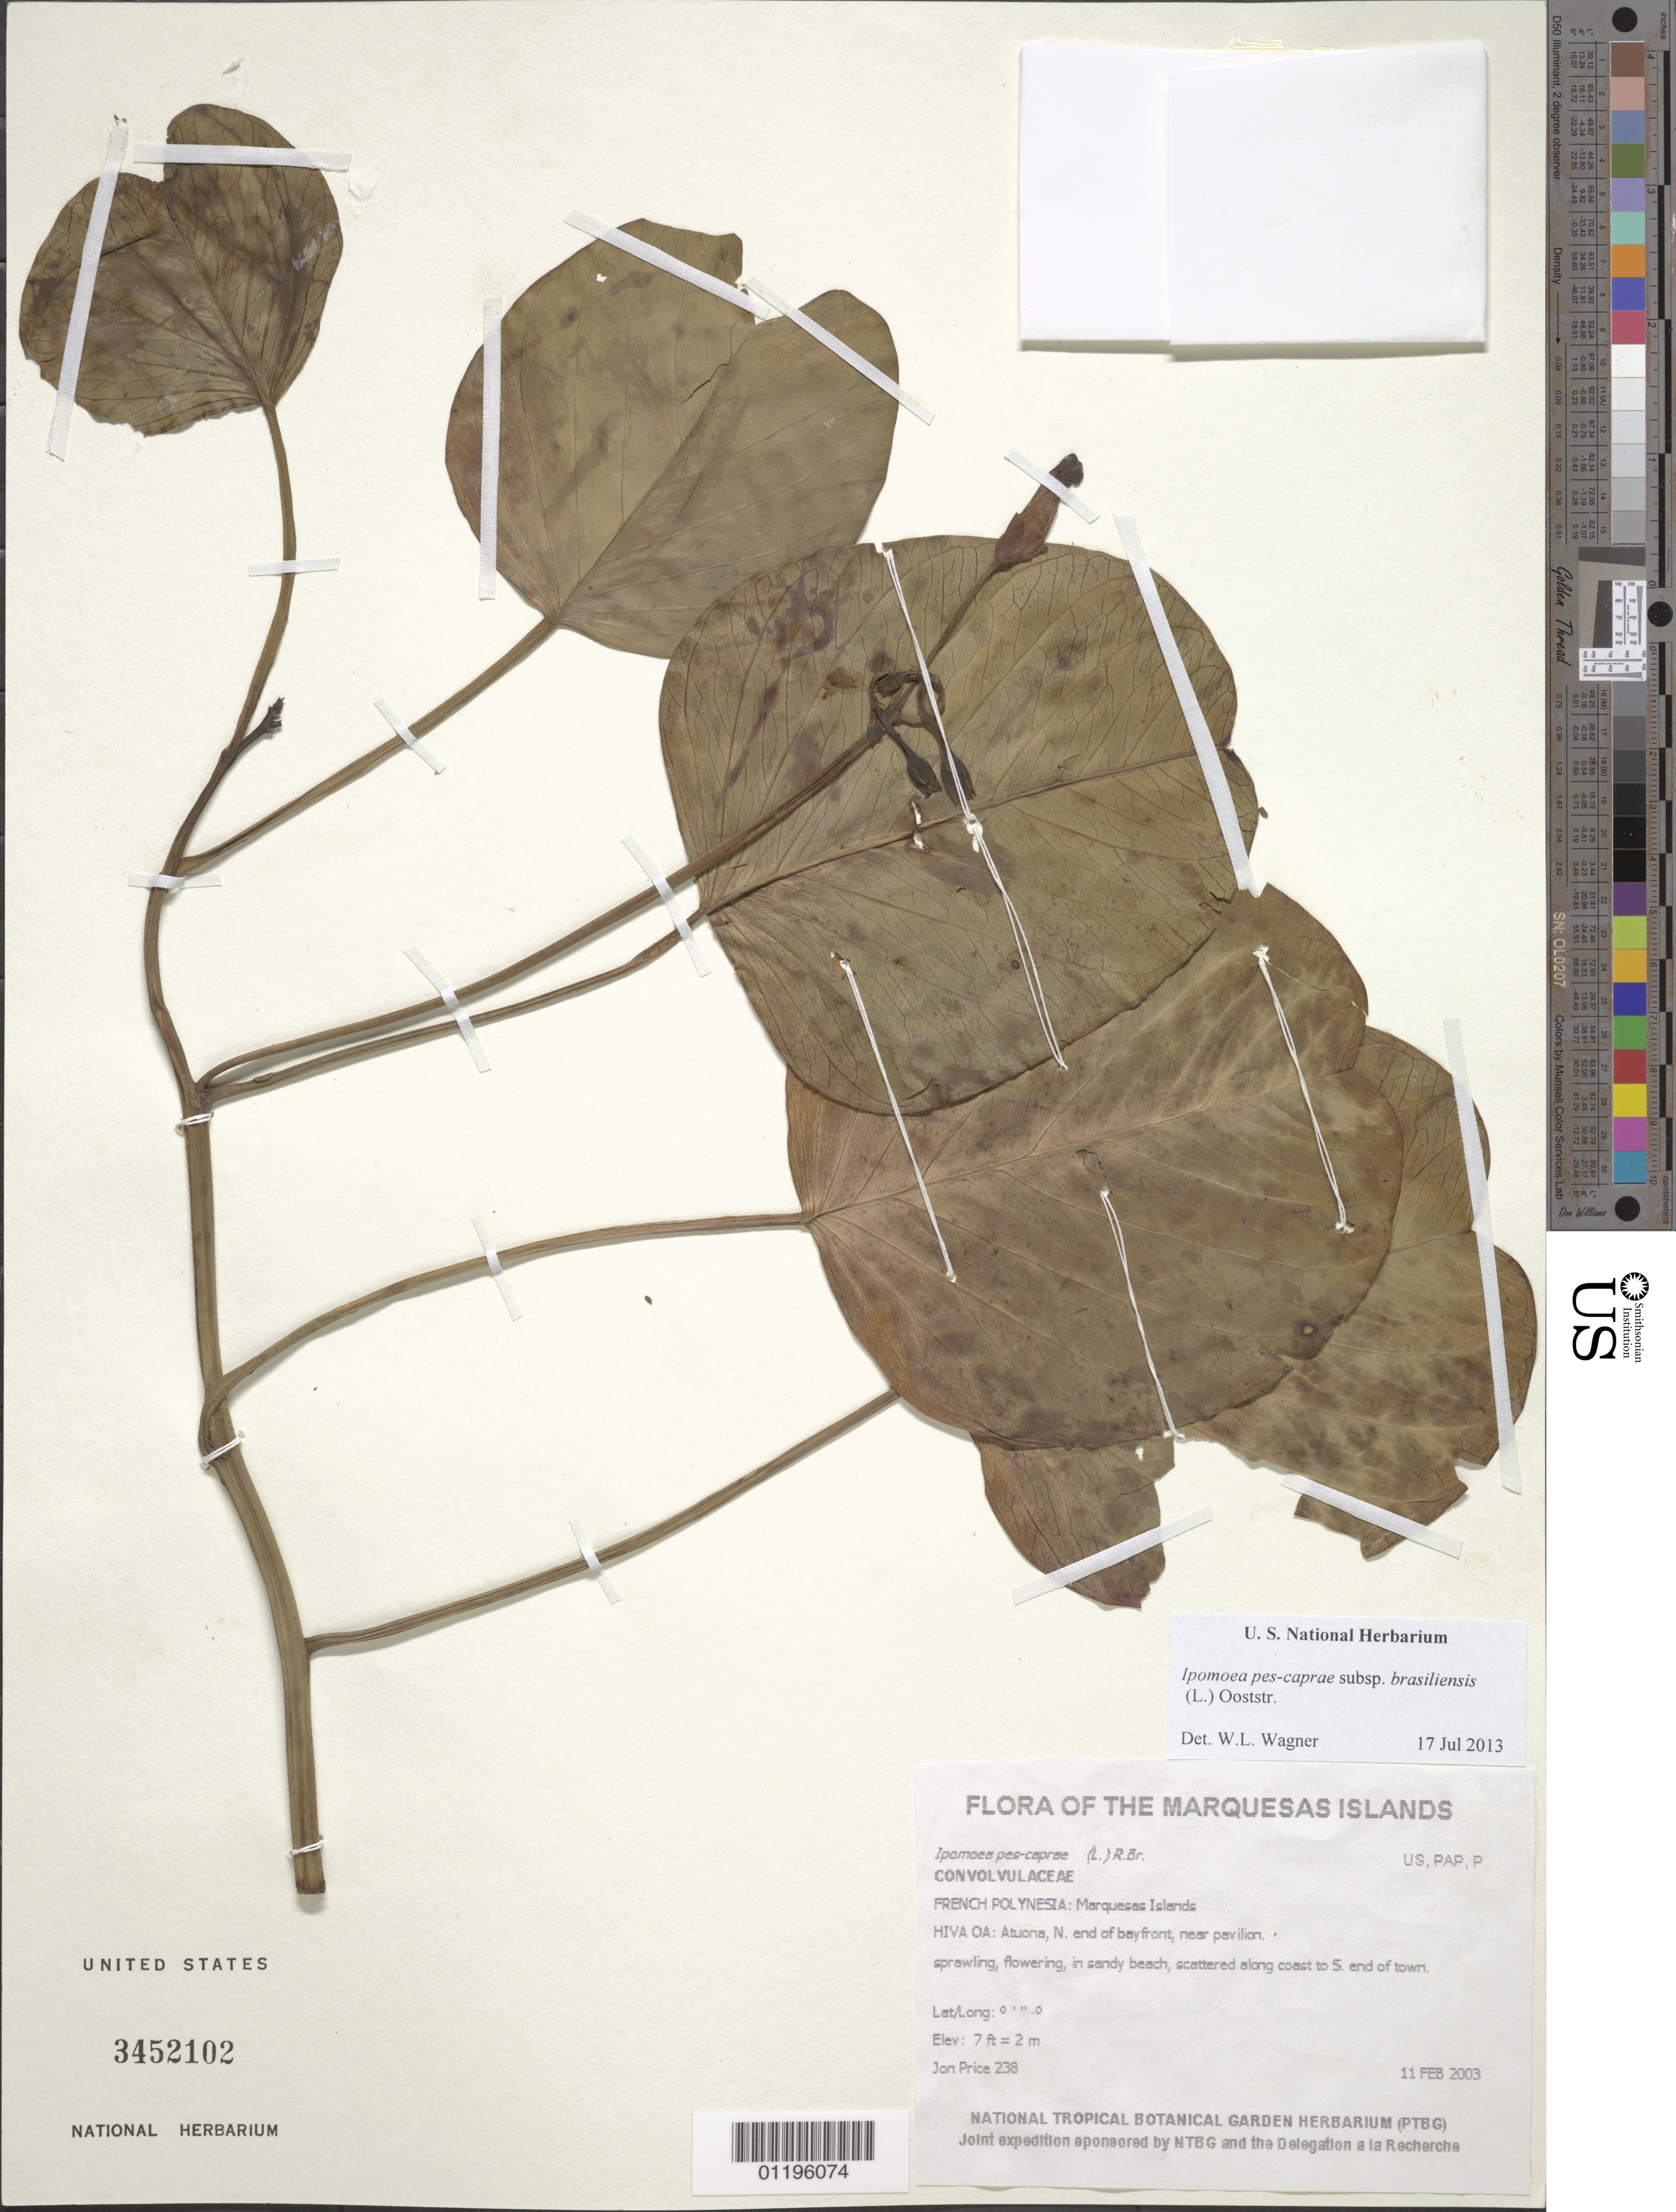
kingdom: Plantae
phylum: Tracheophyta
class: Magnoliopsida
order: Solanales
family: Convolvulaceae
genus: Ipomoea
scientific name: Ipomoea pes-caprae subsp. brasiliensis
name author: (L.) Ooststr.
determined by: Lorence, David H., (PTBG), National Tropical Botanical Garden (UNITED STATES)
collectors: J. Price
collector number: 238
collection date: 2003-02-11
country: French Polynesia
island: Hiva Oa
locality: Atuona, N. end of bayfront, near pavilion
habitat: In sandy beach, scattered along coast to S. end of town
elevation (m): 2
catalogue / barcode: US 3452102